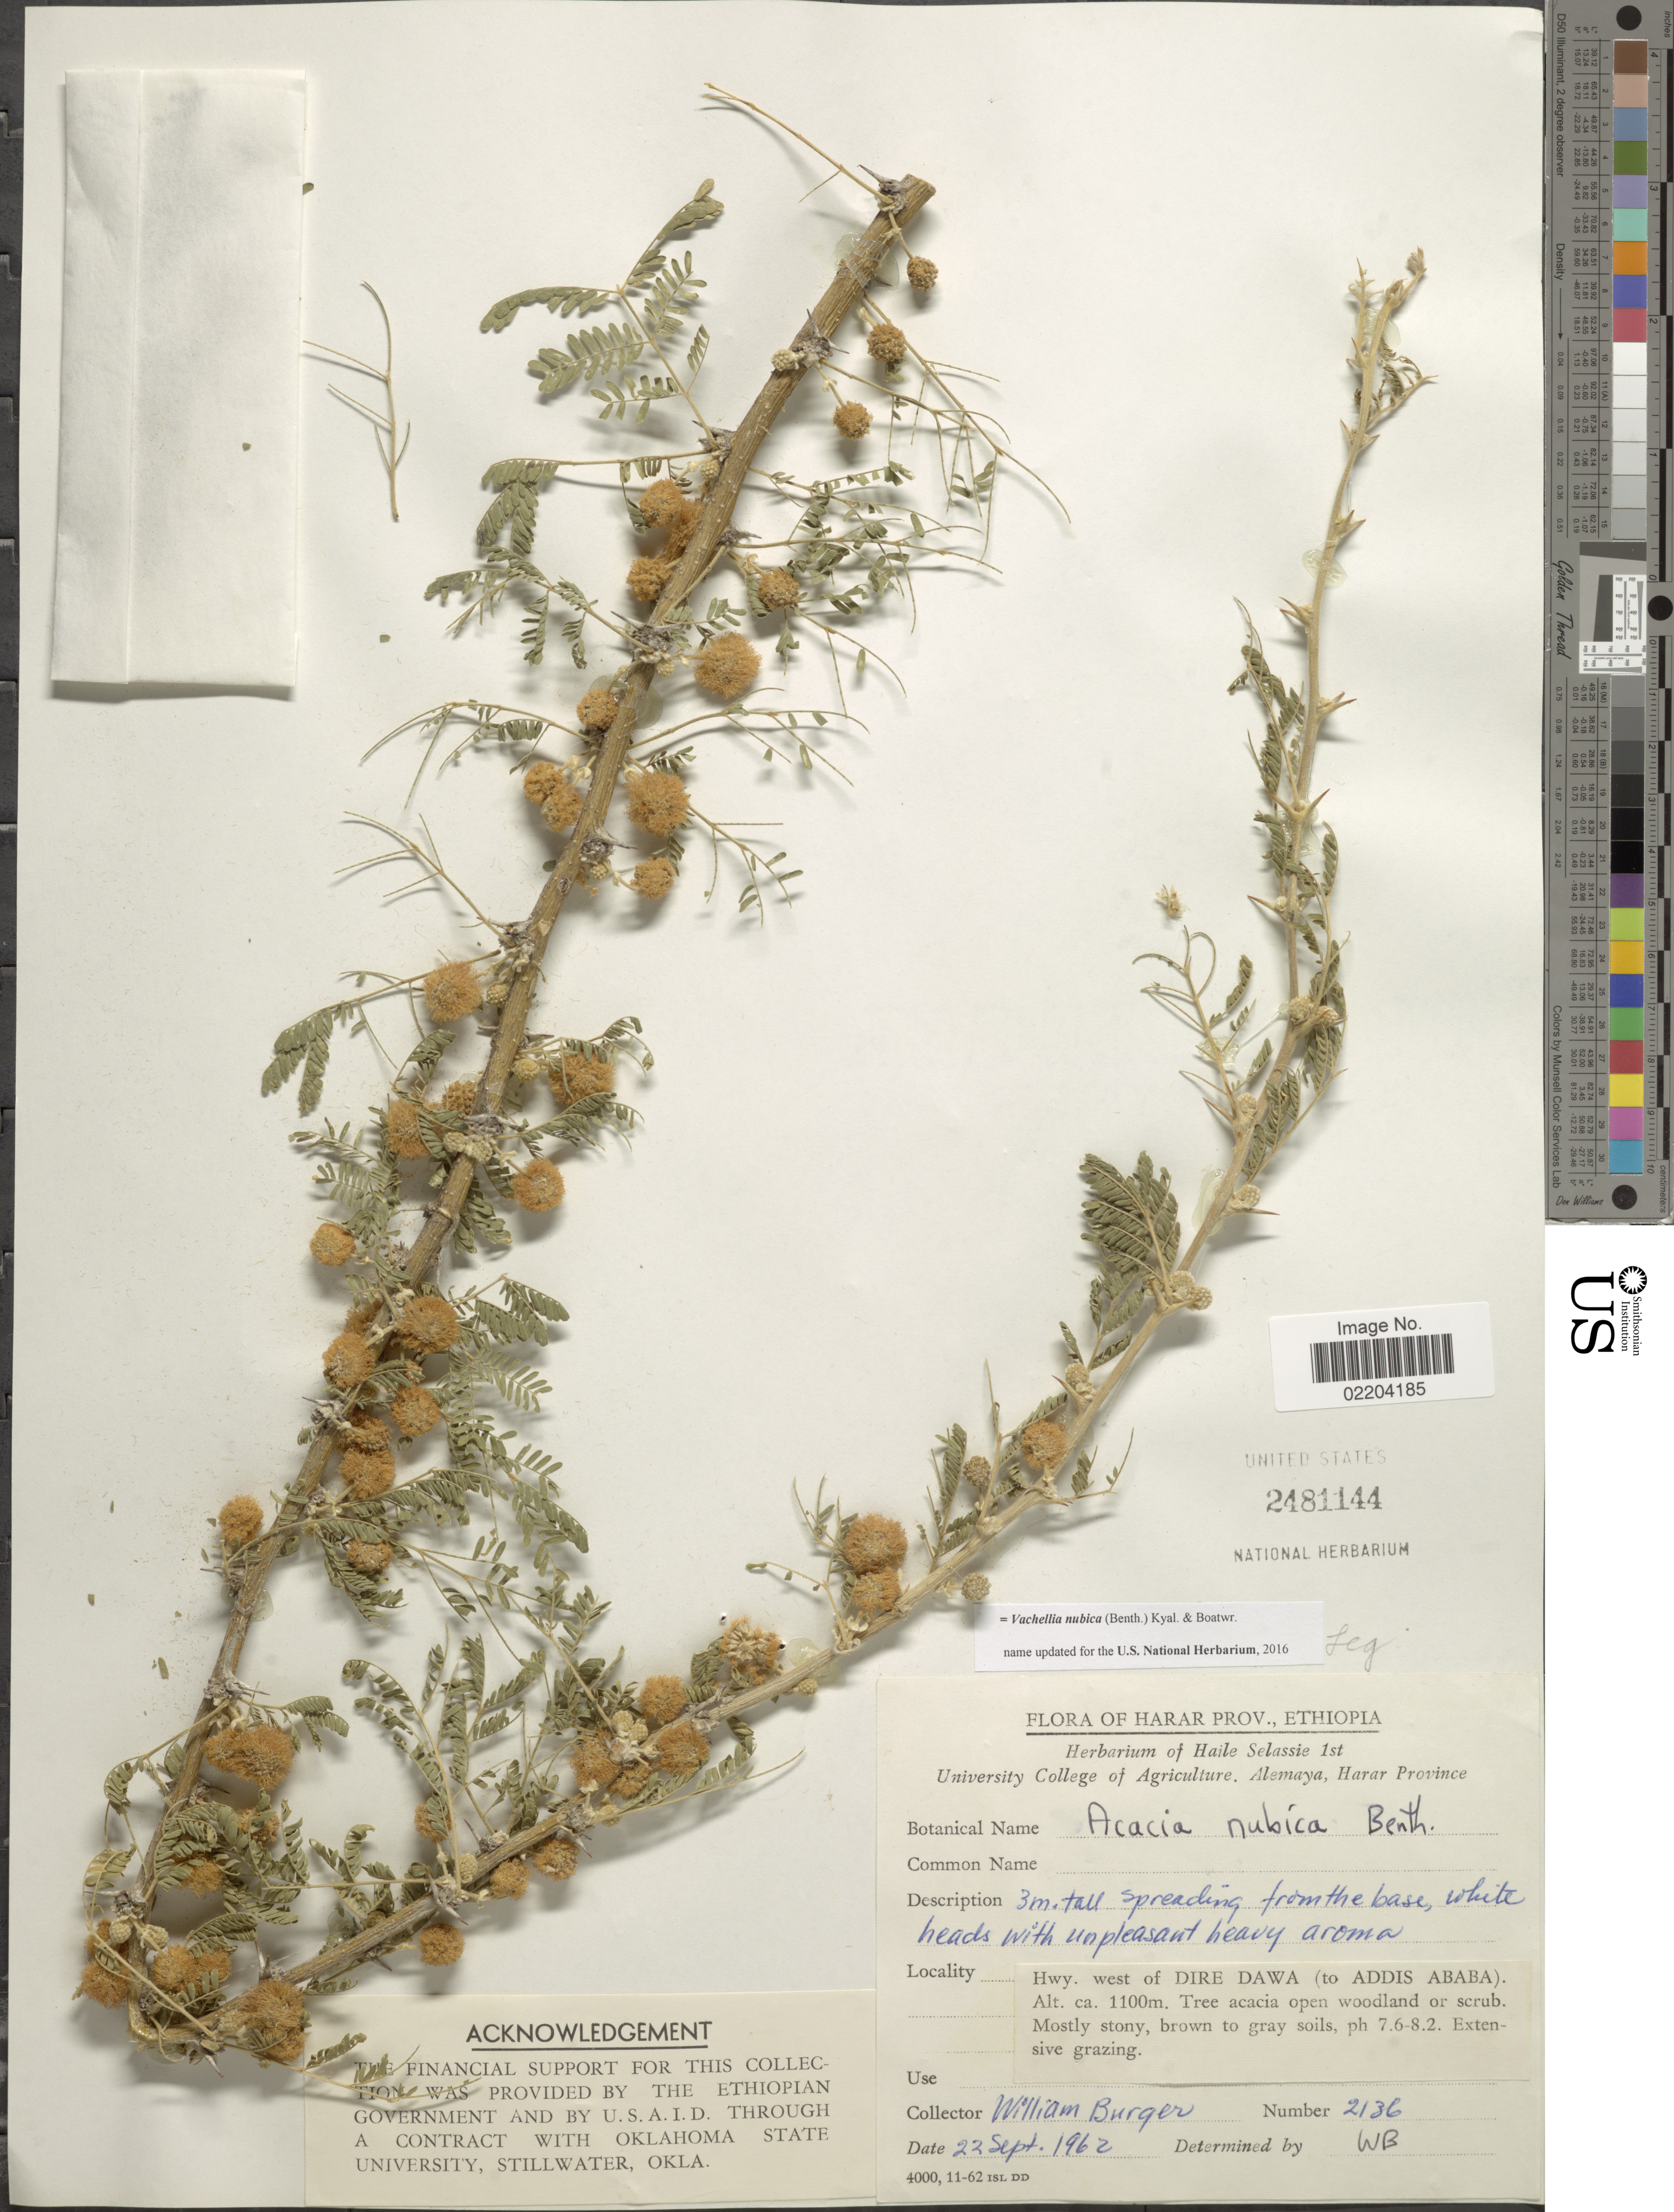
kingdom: Plantae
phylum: Tracheophyta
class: Magnoliopsida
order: Fabales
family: Fabaceae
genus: Vachellia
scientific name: Vachellia nubica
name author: (Benth.) Kyal. & Boatwr.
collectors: W. Burger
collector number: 2136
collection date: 1962-09-22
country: Ethiopia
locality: Harar Prov., Ethiopia. Hwy. west of Dire Dawa (to Addis Ababa).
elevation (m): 1100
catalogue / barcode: US 2481144